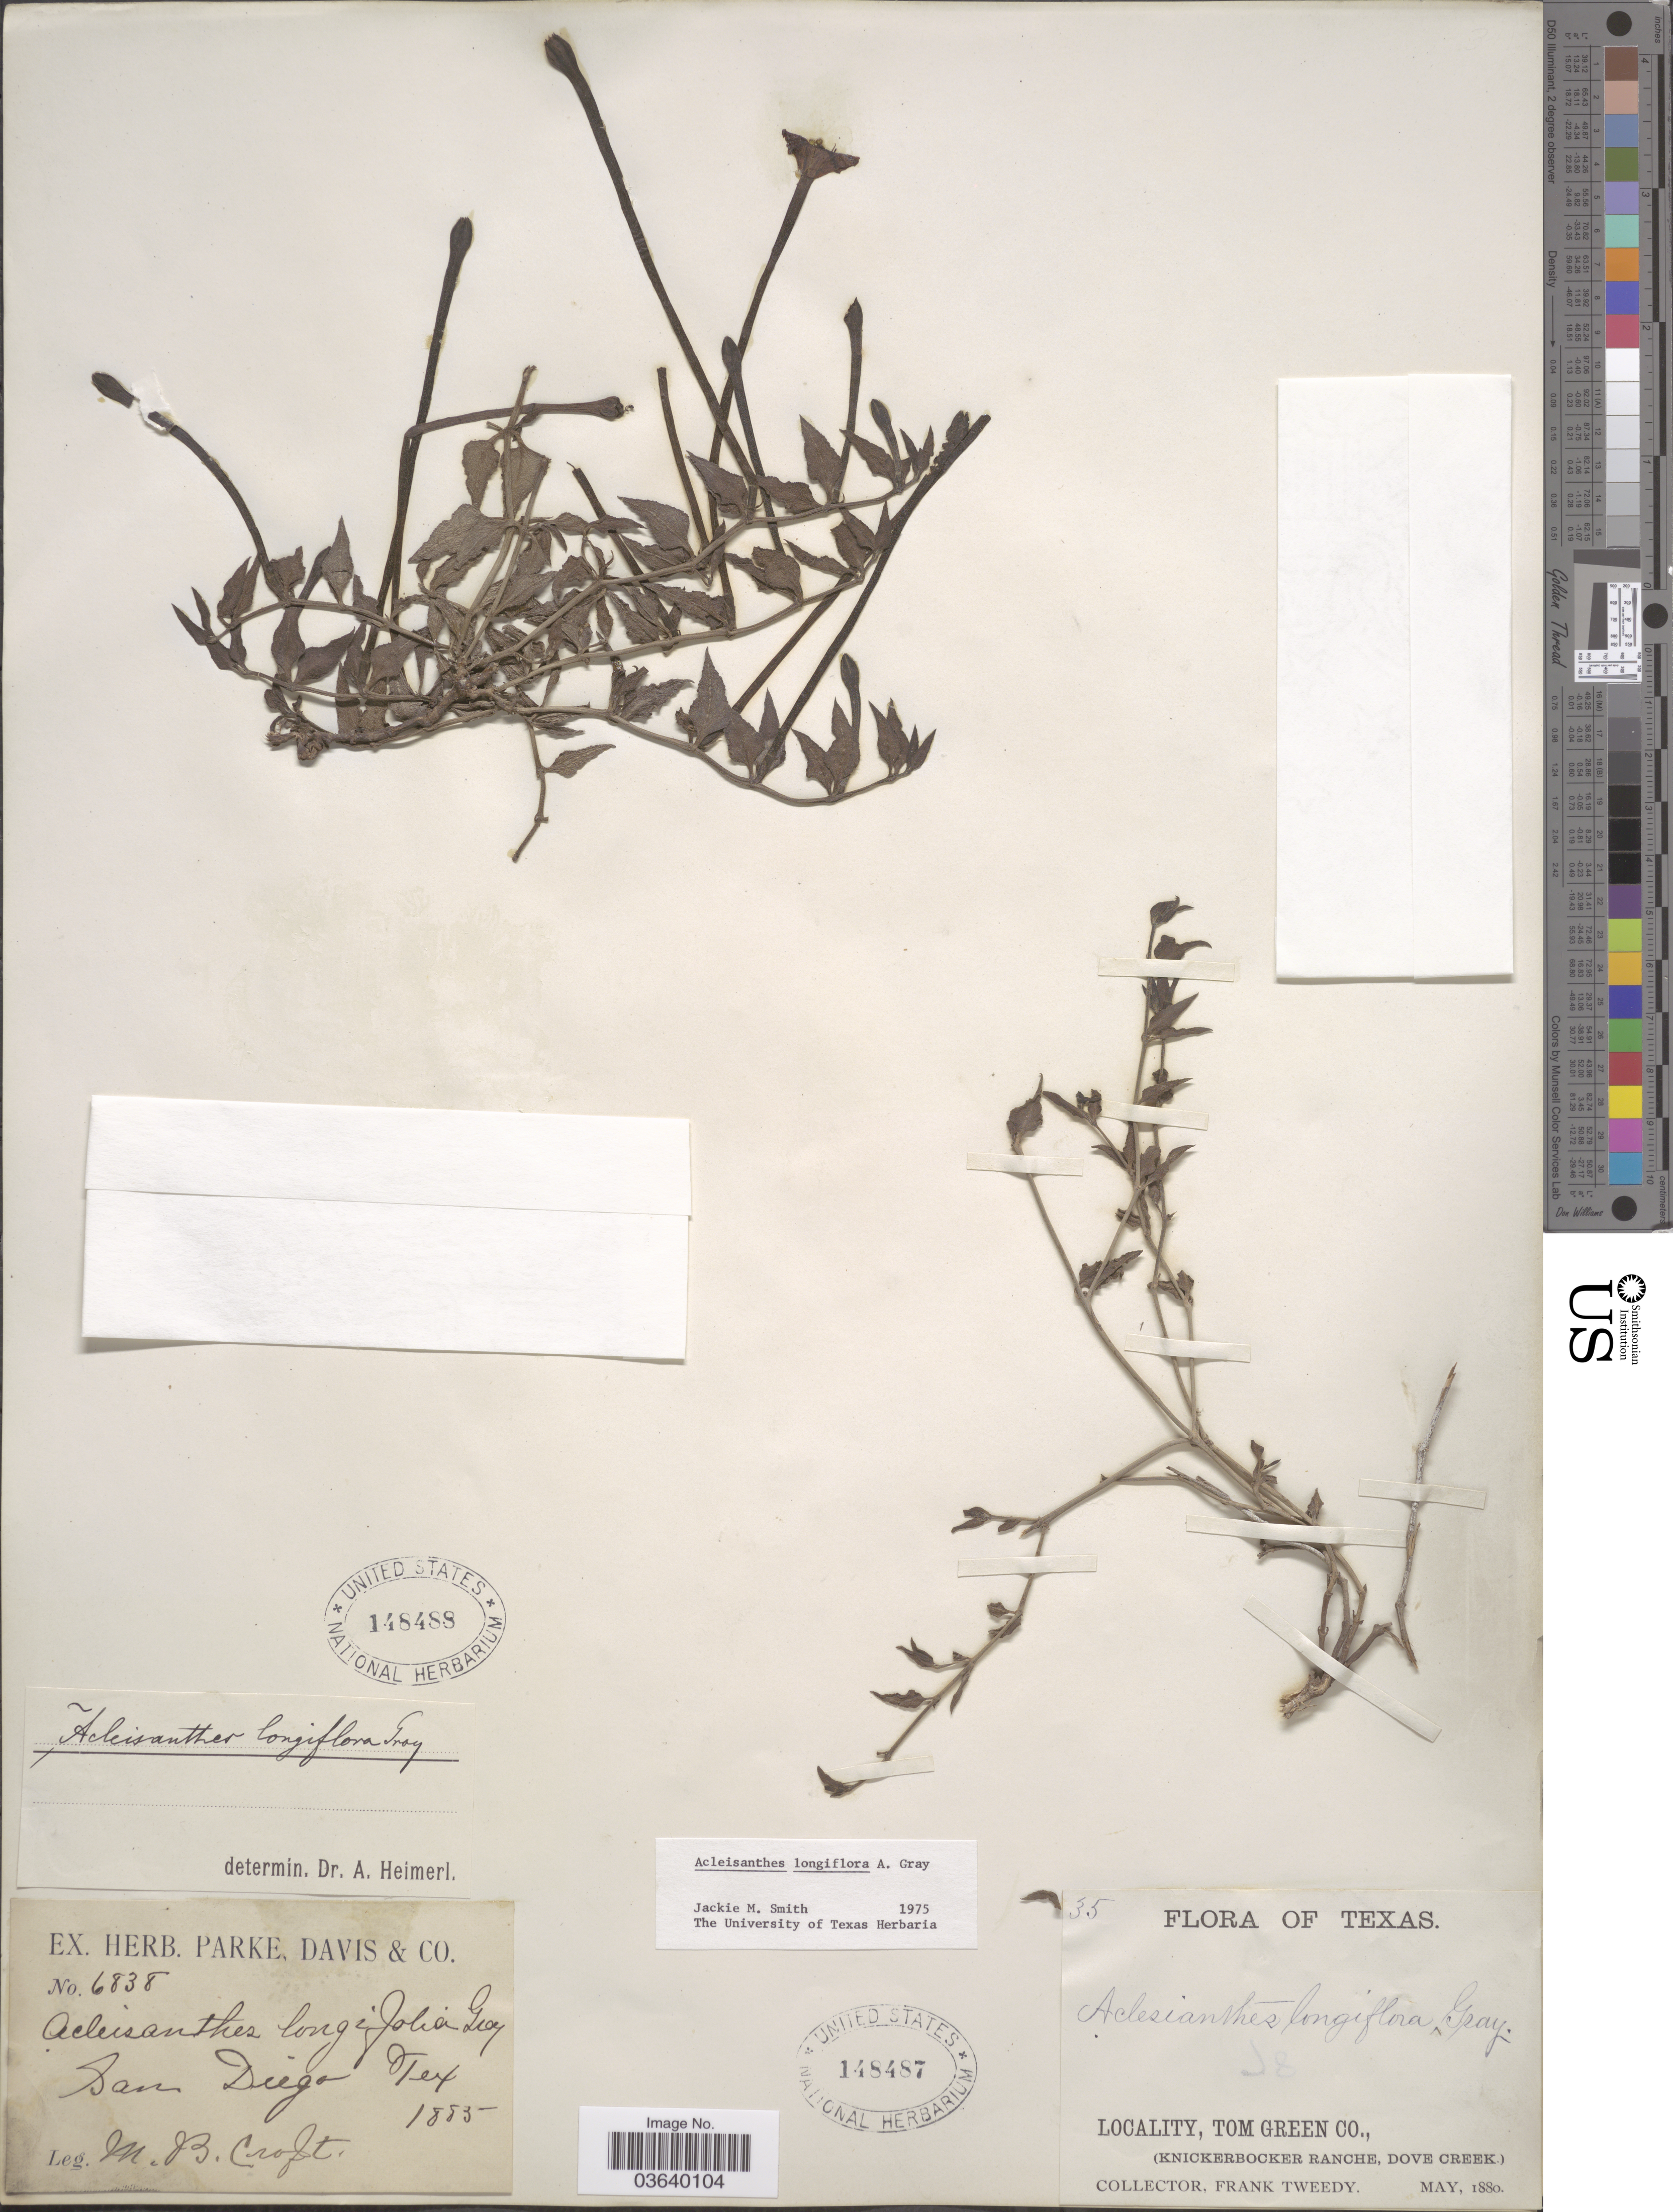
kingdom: Plantae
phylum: Tracheophyta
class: Magnoliopsida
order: Caryophyllales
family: Nyctaginaceae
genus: Acleisanthes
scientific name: Acleisanthes longiflora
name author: A. Gray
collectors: M. Croft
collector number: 6838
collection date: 1883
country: United States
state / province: Texas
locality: San Diego.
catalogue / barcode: US 148488